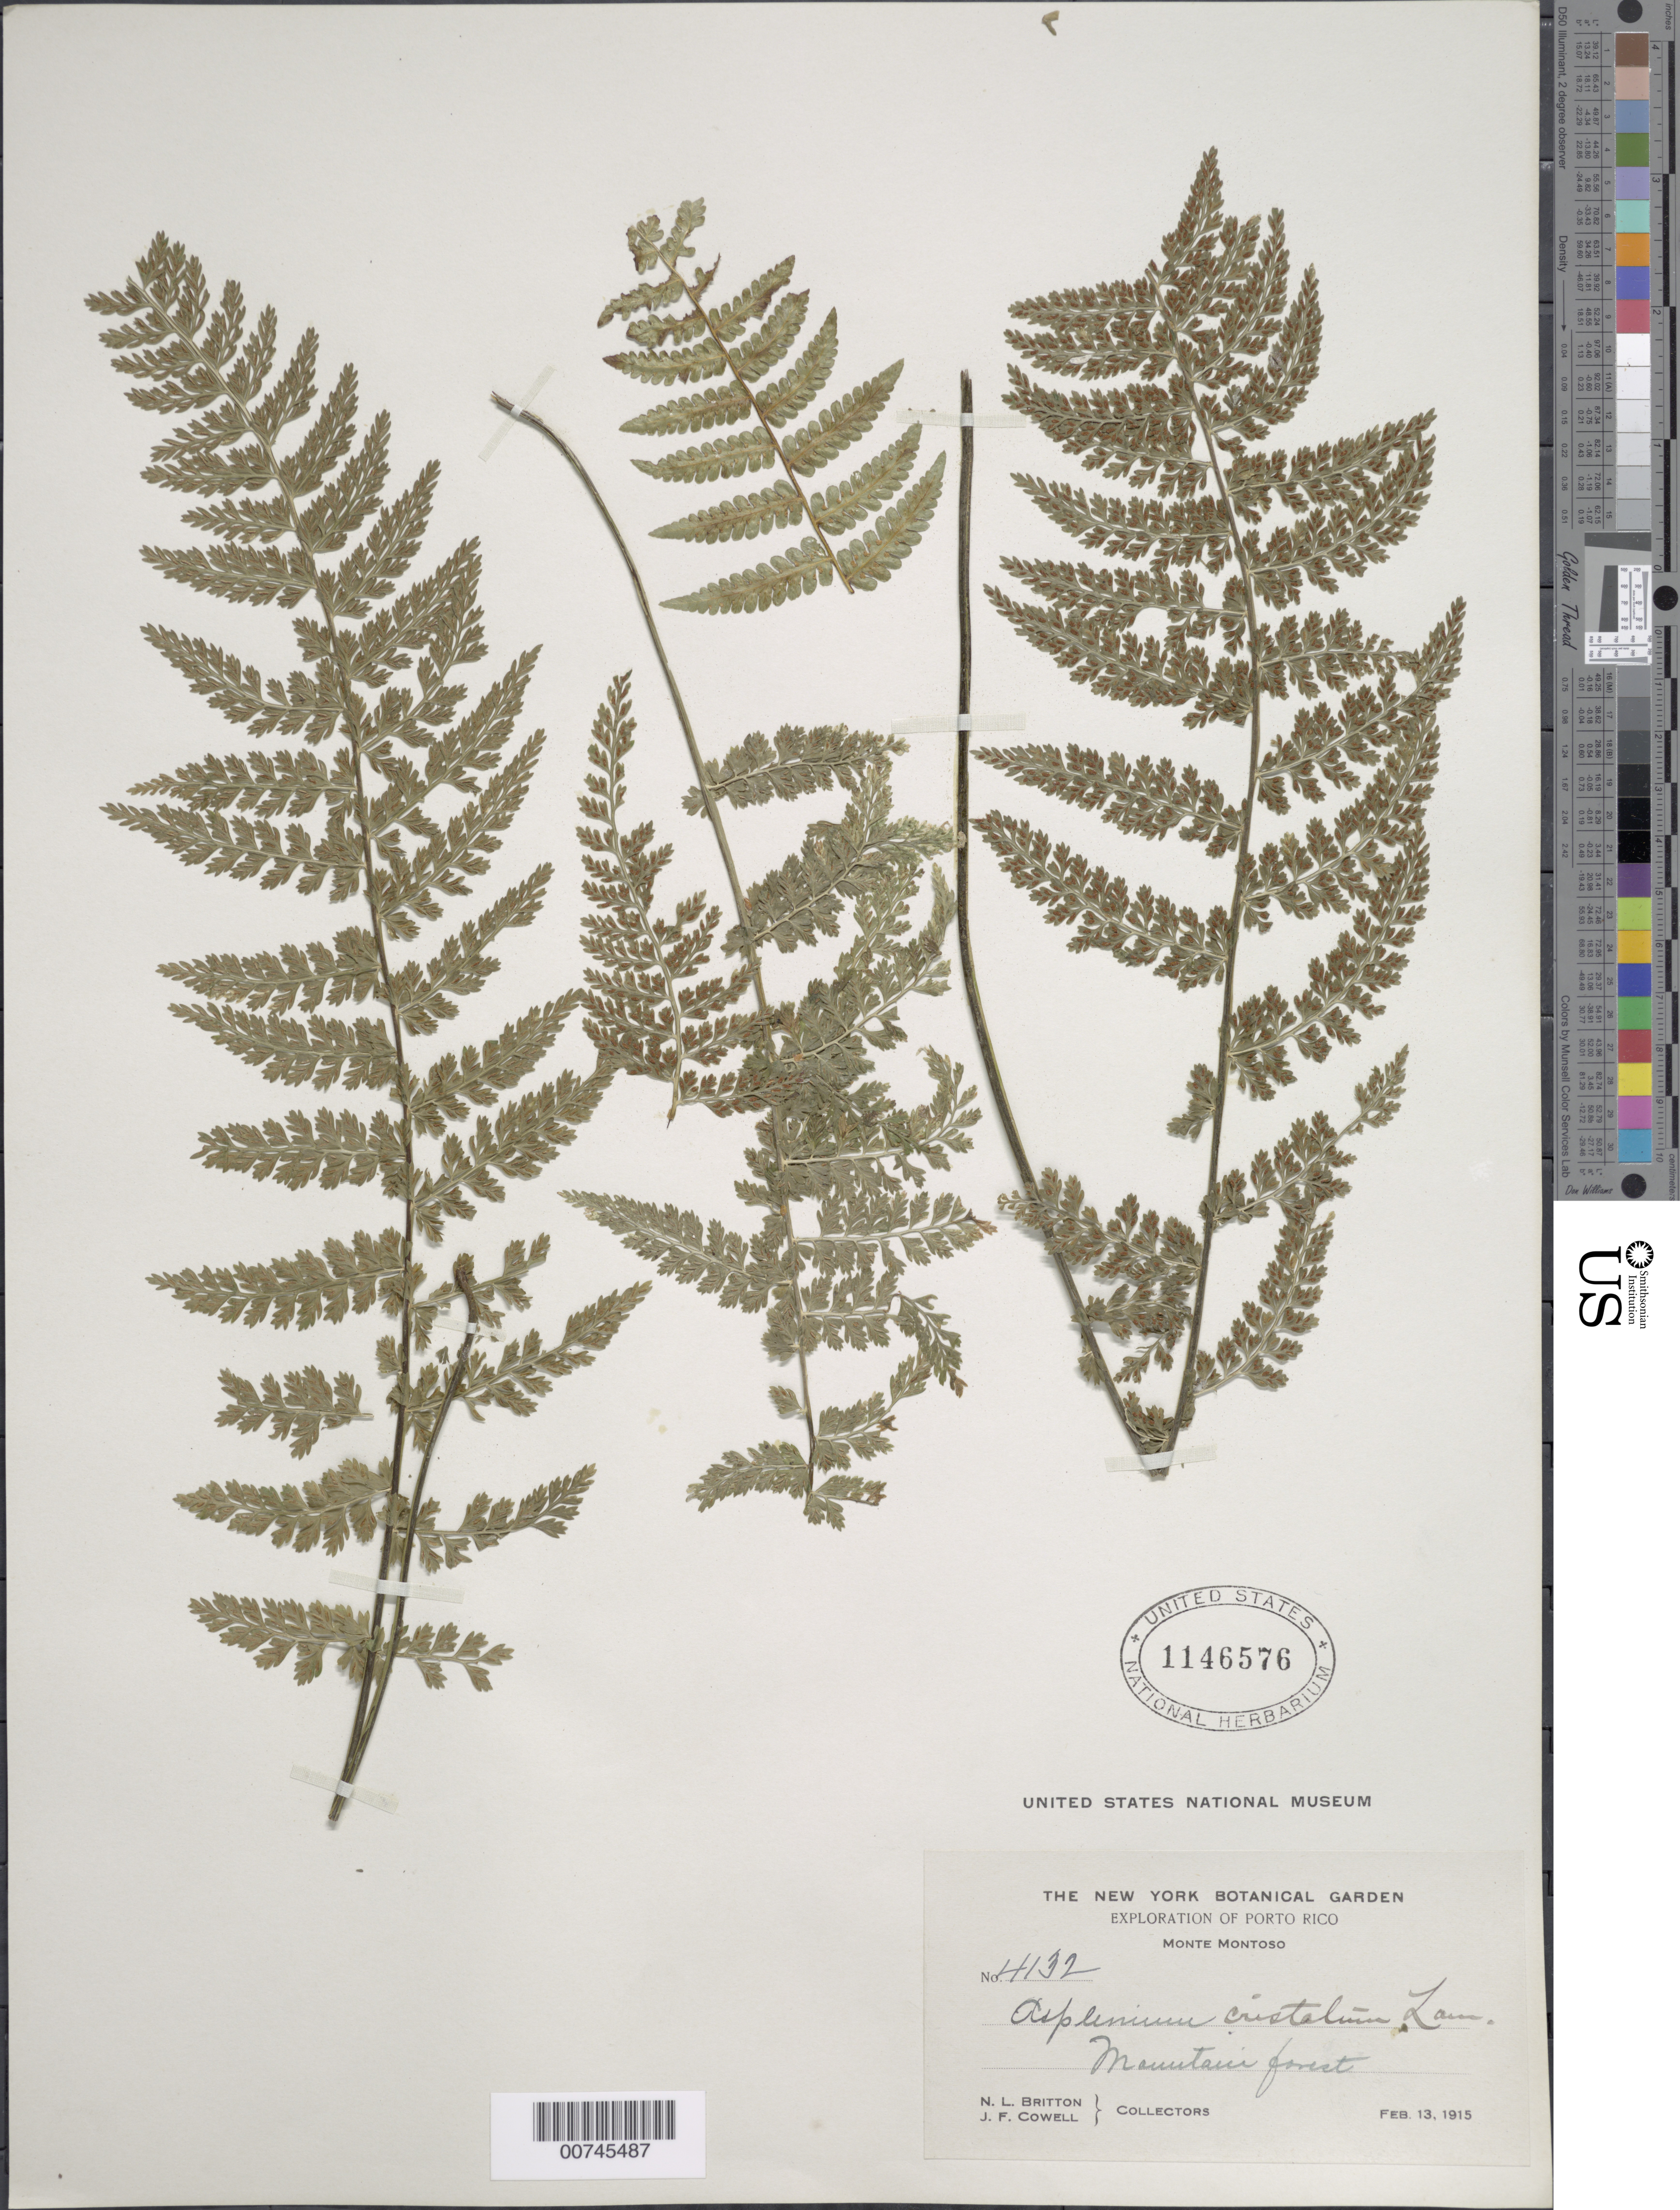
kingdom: Plantae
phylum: Tracheophyta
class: Polypodiopsida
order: Polypodiales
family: Aspleniaceae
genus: Asplenium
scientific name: Asplenium cristatum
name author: Lam.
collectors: N. Britton & J. F. Cowell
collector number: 4132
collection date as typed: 13 Feb 1915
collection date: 1915-02-13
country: Puerto Rico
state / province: Maricao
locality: Monte Montoso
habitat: Mountain forest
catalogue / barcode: US 1146576